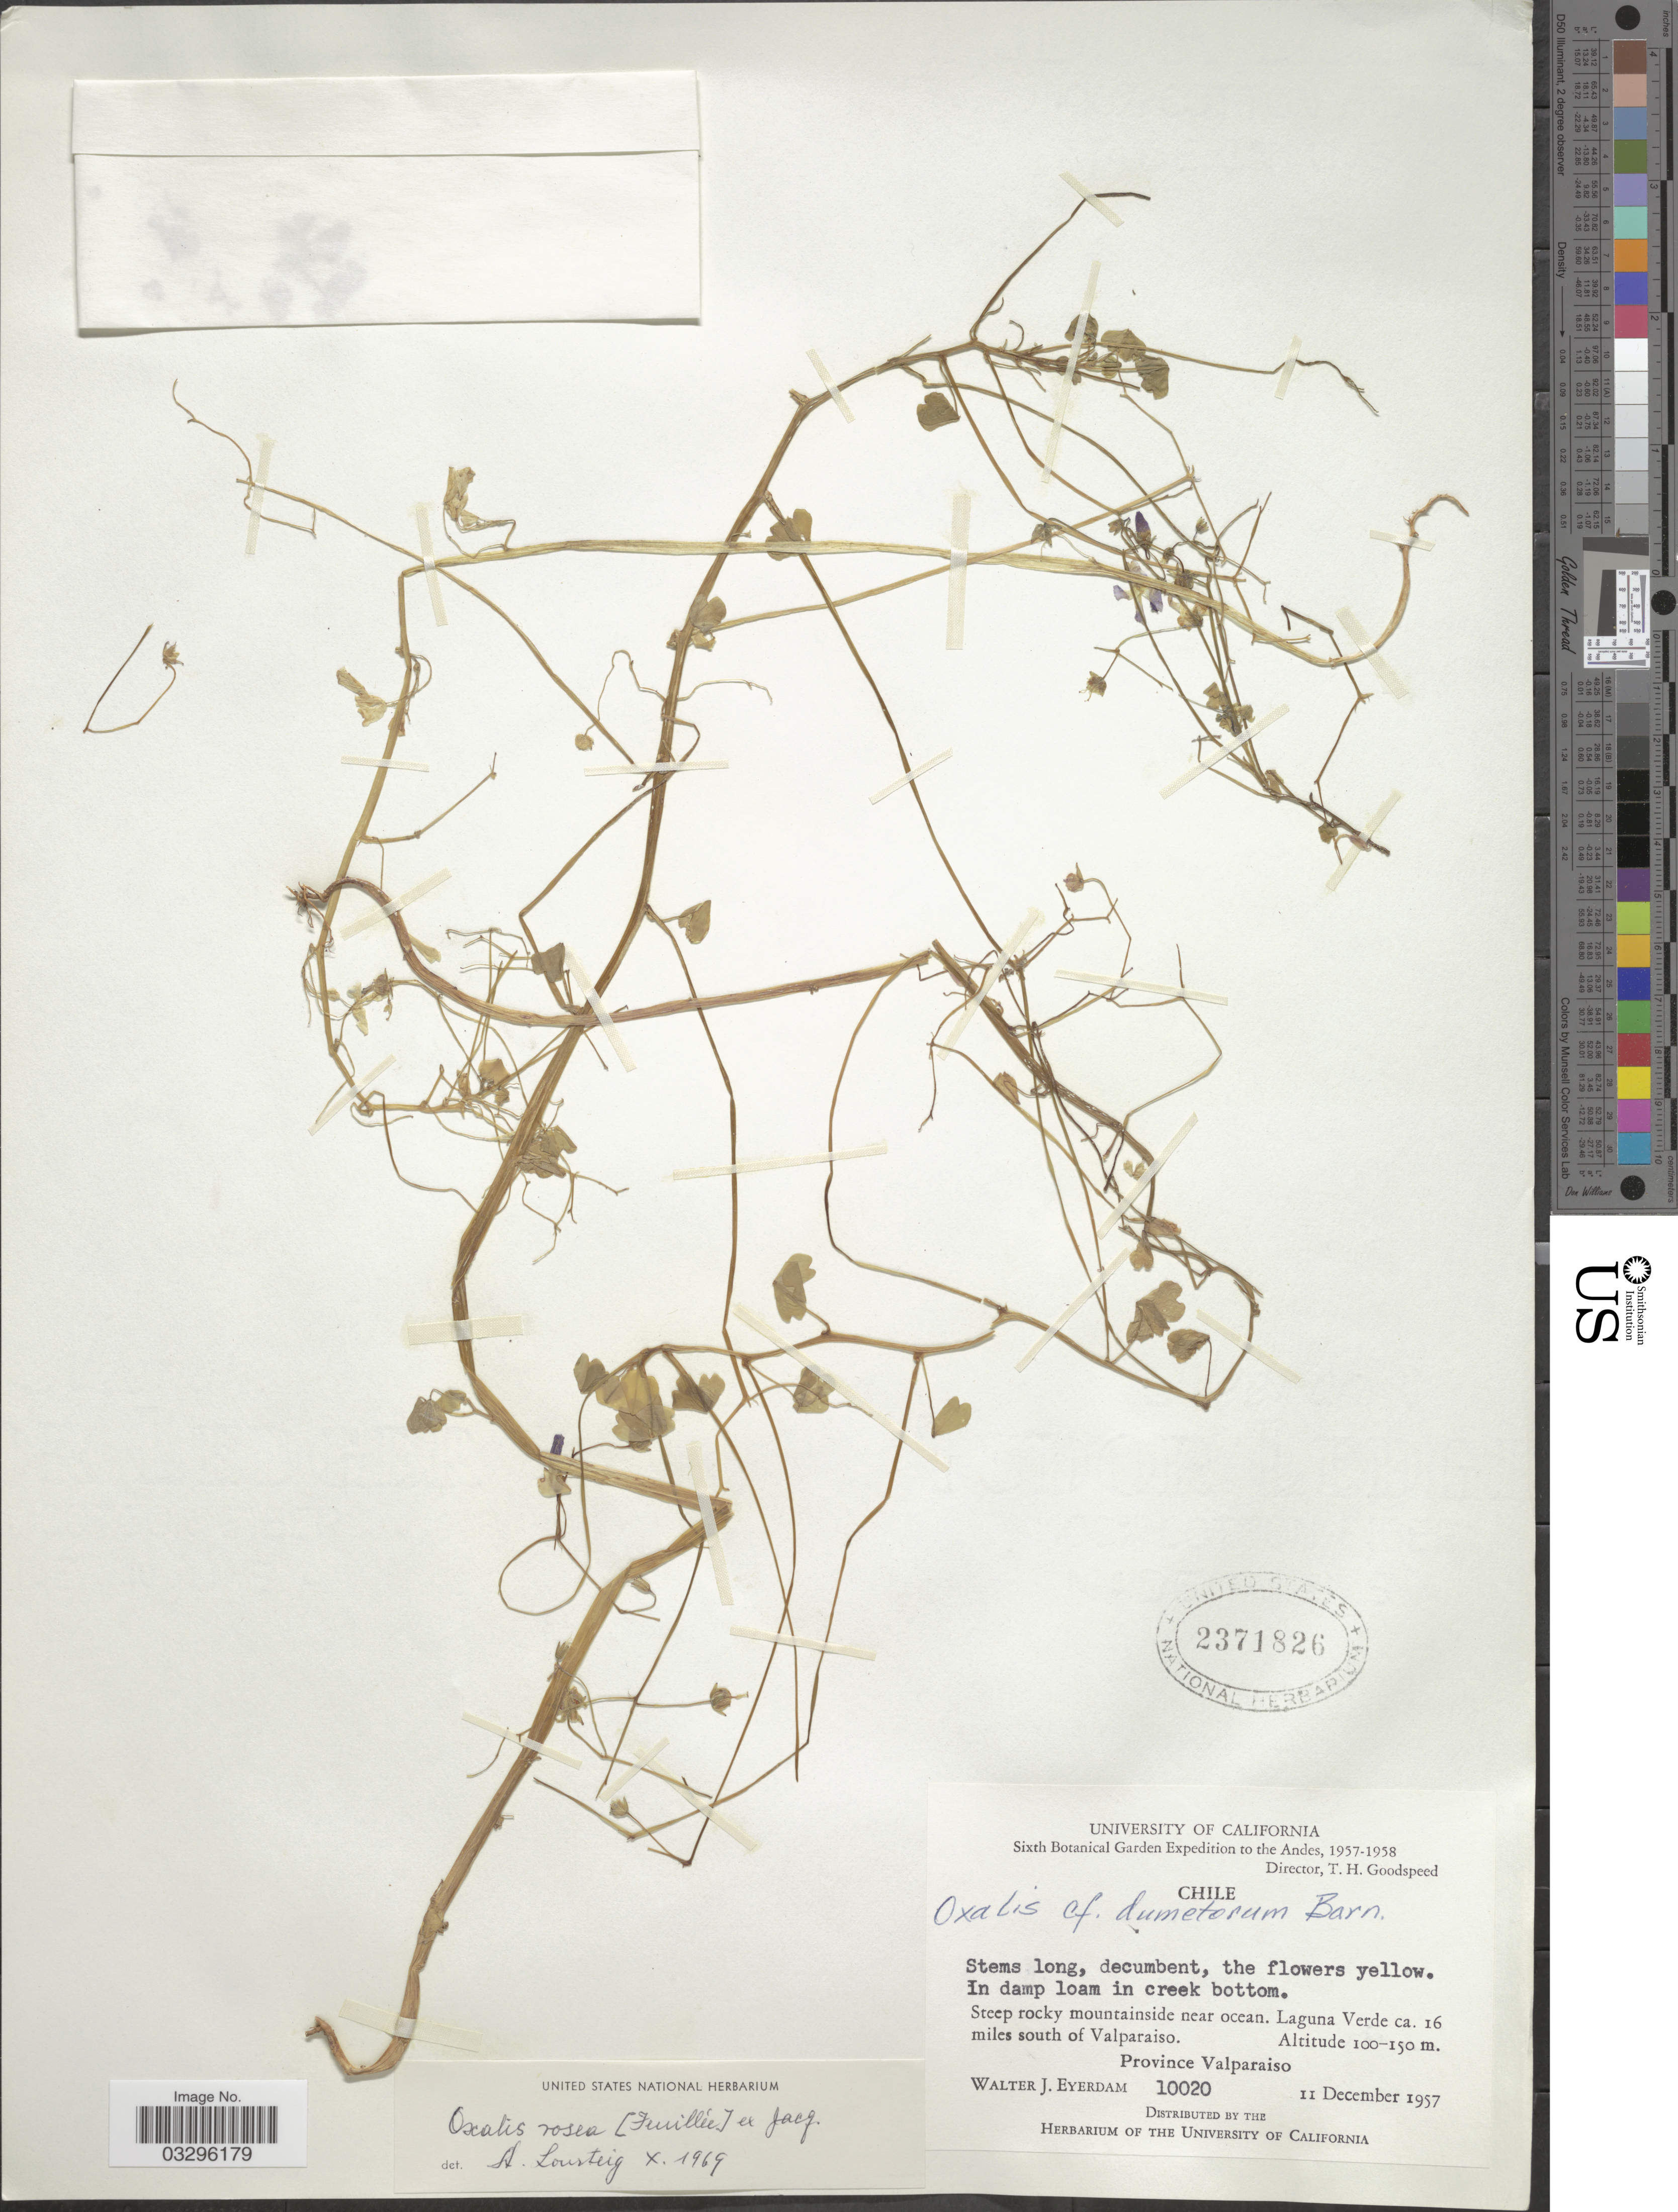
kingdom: Plantae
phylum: Tracheophyta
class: Magnoliopsida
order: Oxalidales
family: Oxalidaceae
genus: Oxalis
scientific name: Oxalis rosea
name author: Jacq.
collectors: W. J. Eyerdam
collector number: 10020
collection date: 1957-12-11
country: Chile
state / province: Valparaíso (V)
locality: Andes. Laguna Verde ca. 16 miles south of Valparaiso.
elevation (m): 100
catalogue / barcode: US 2371826